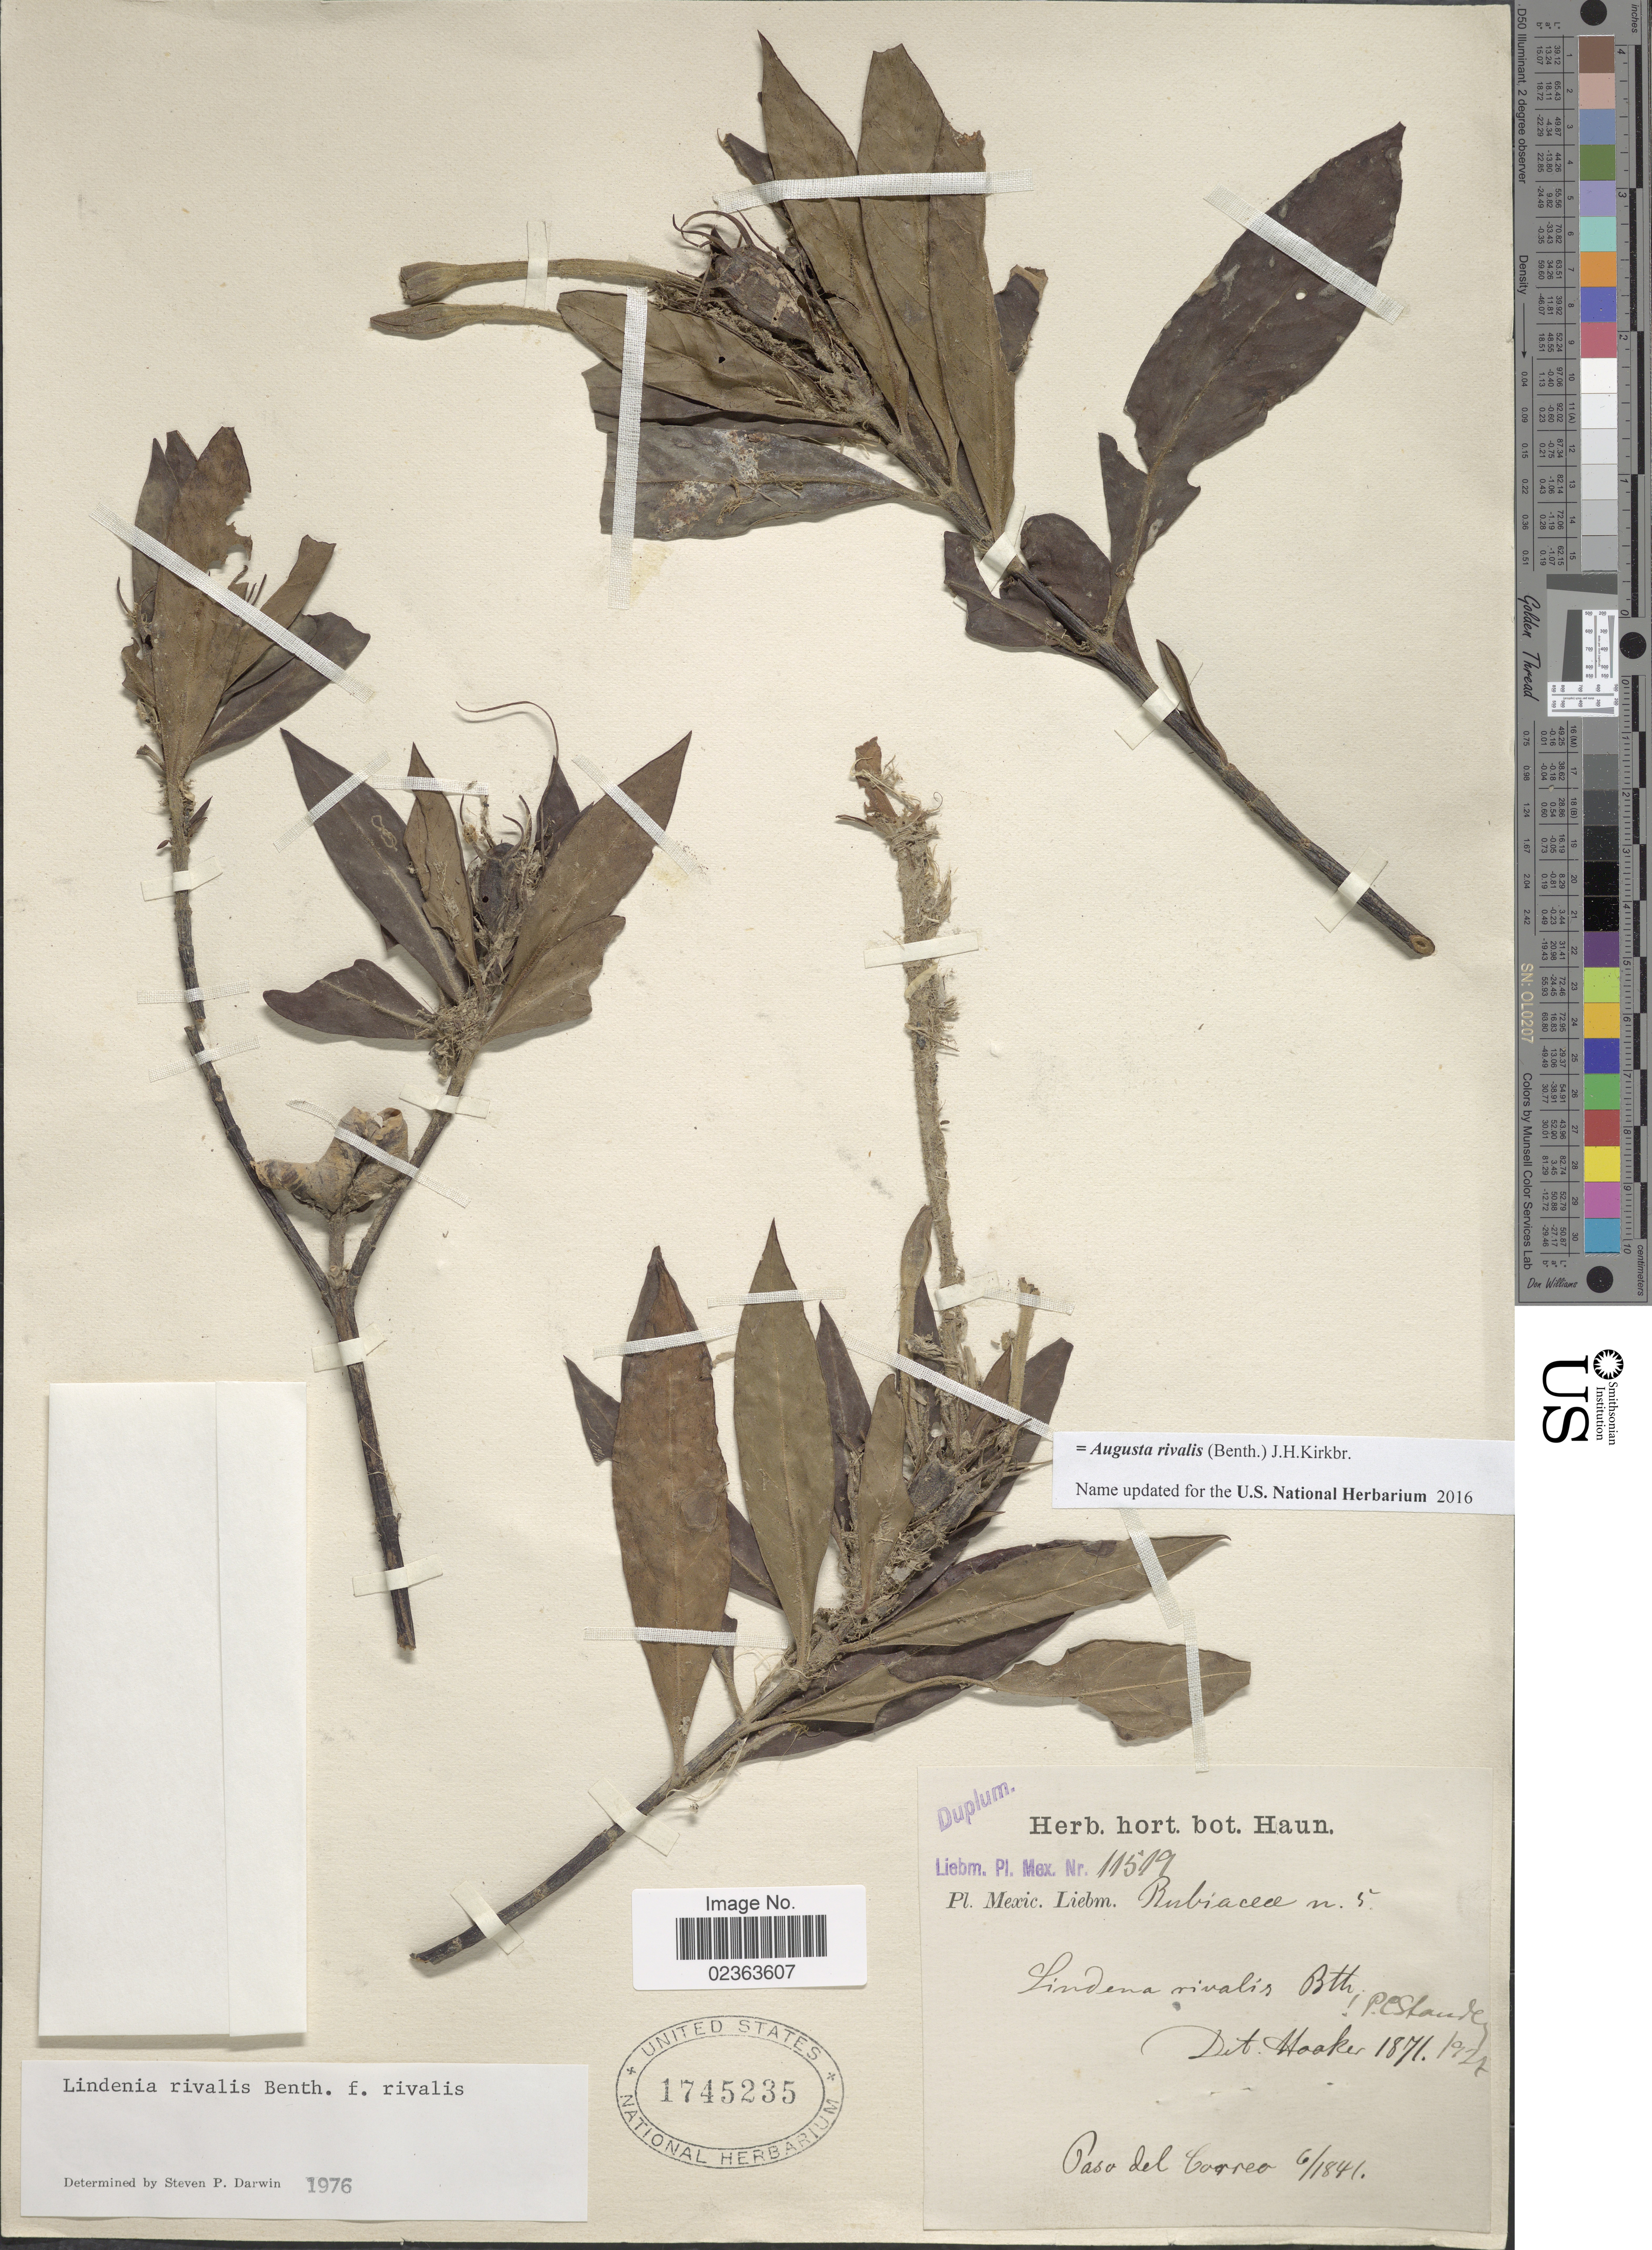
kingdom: Plantae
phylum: Tracheophyta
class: Magnoliopsida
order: Gentianales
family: Rubiaceae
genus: Augusta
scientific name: Augusta rivalis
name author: (Benth.) J.H. Kirkbr.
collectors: Liebmann, --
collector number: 11519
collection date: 1841-06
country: Mexico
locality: Paso del Correo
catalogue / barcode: US 1745235